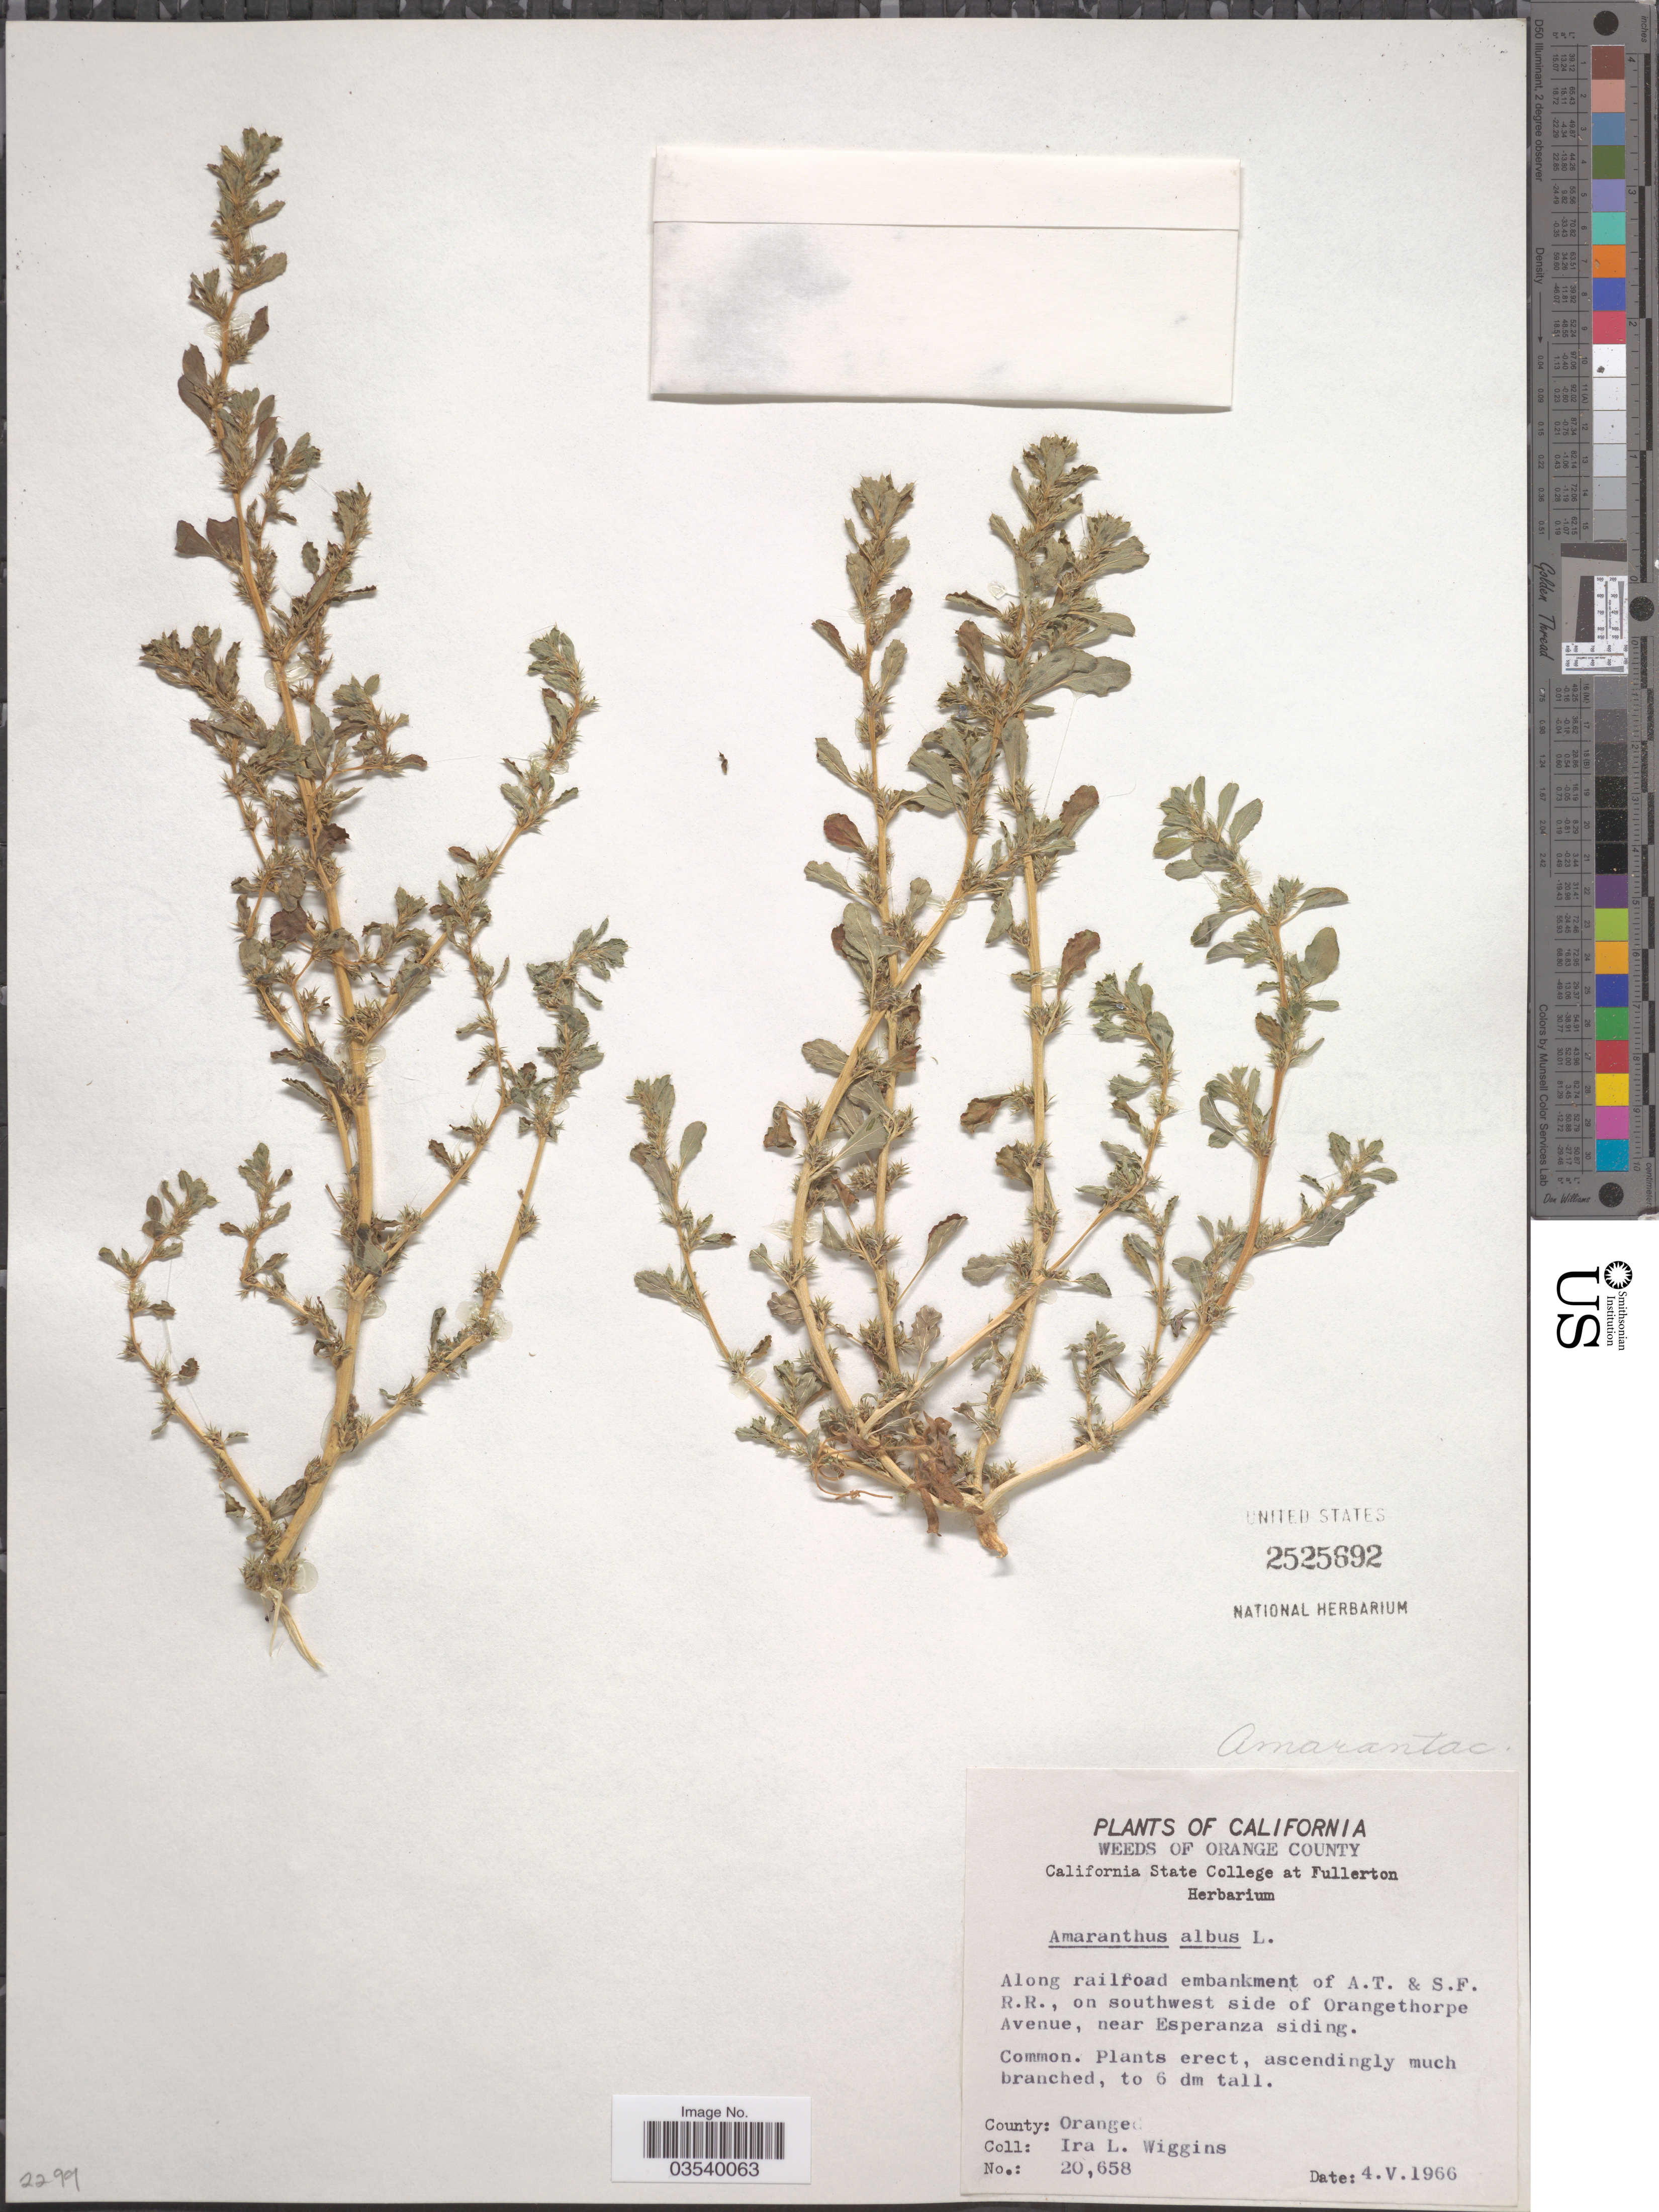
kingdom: Plantae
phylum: Tracheophyta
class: Magnoliopsida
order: Caryophyllales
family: Amaranthaceae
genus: Amaranthus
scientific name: Amaranthus albus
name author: L.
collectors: I. L. Wiggins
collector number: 20658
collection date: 1966-05-04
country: United States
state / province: California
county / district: Orange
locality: Orange County. Along railroad embankment of A.T. & S.F. R.R., on southwest side of Orangethorpe Avenue, near Esperanza siding.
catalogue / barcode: US 2525692